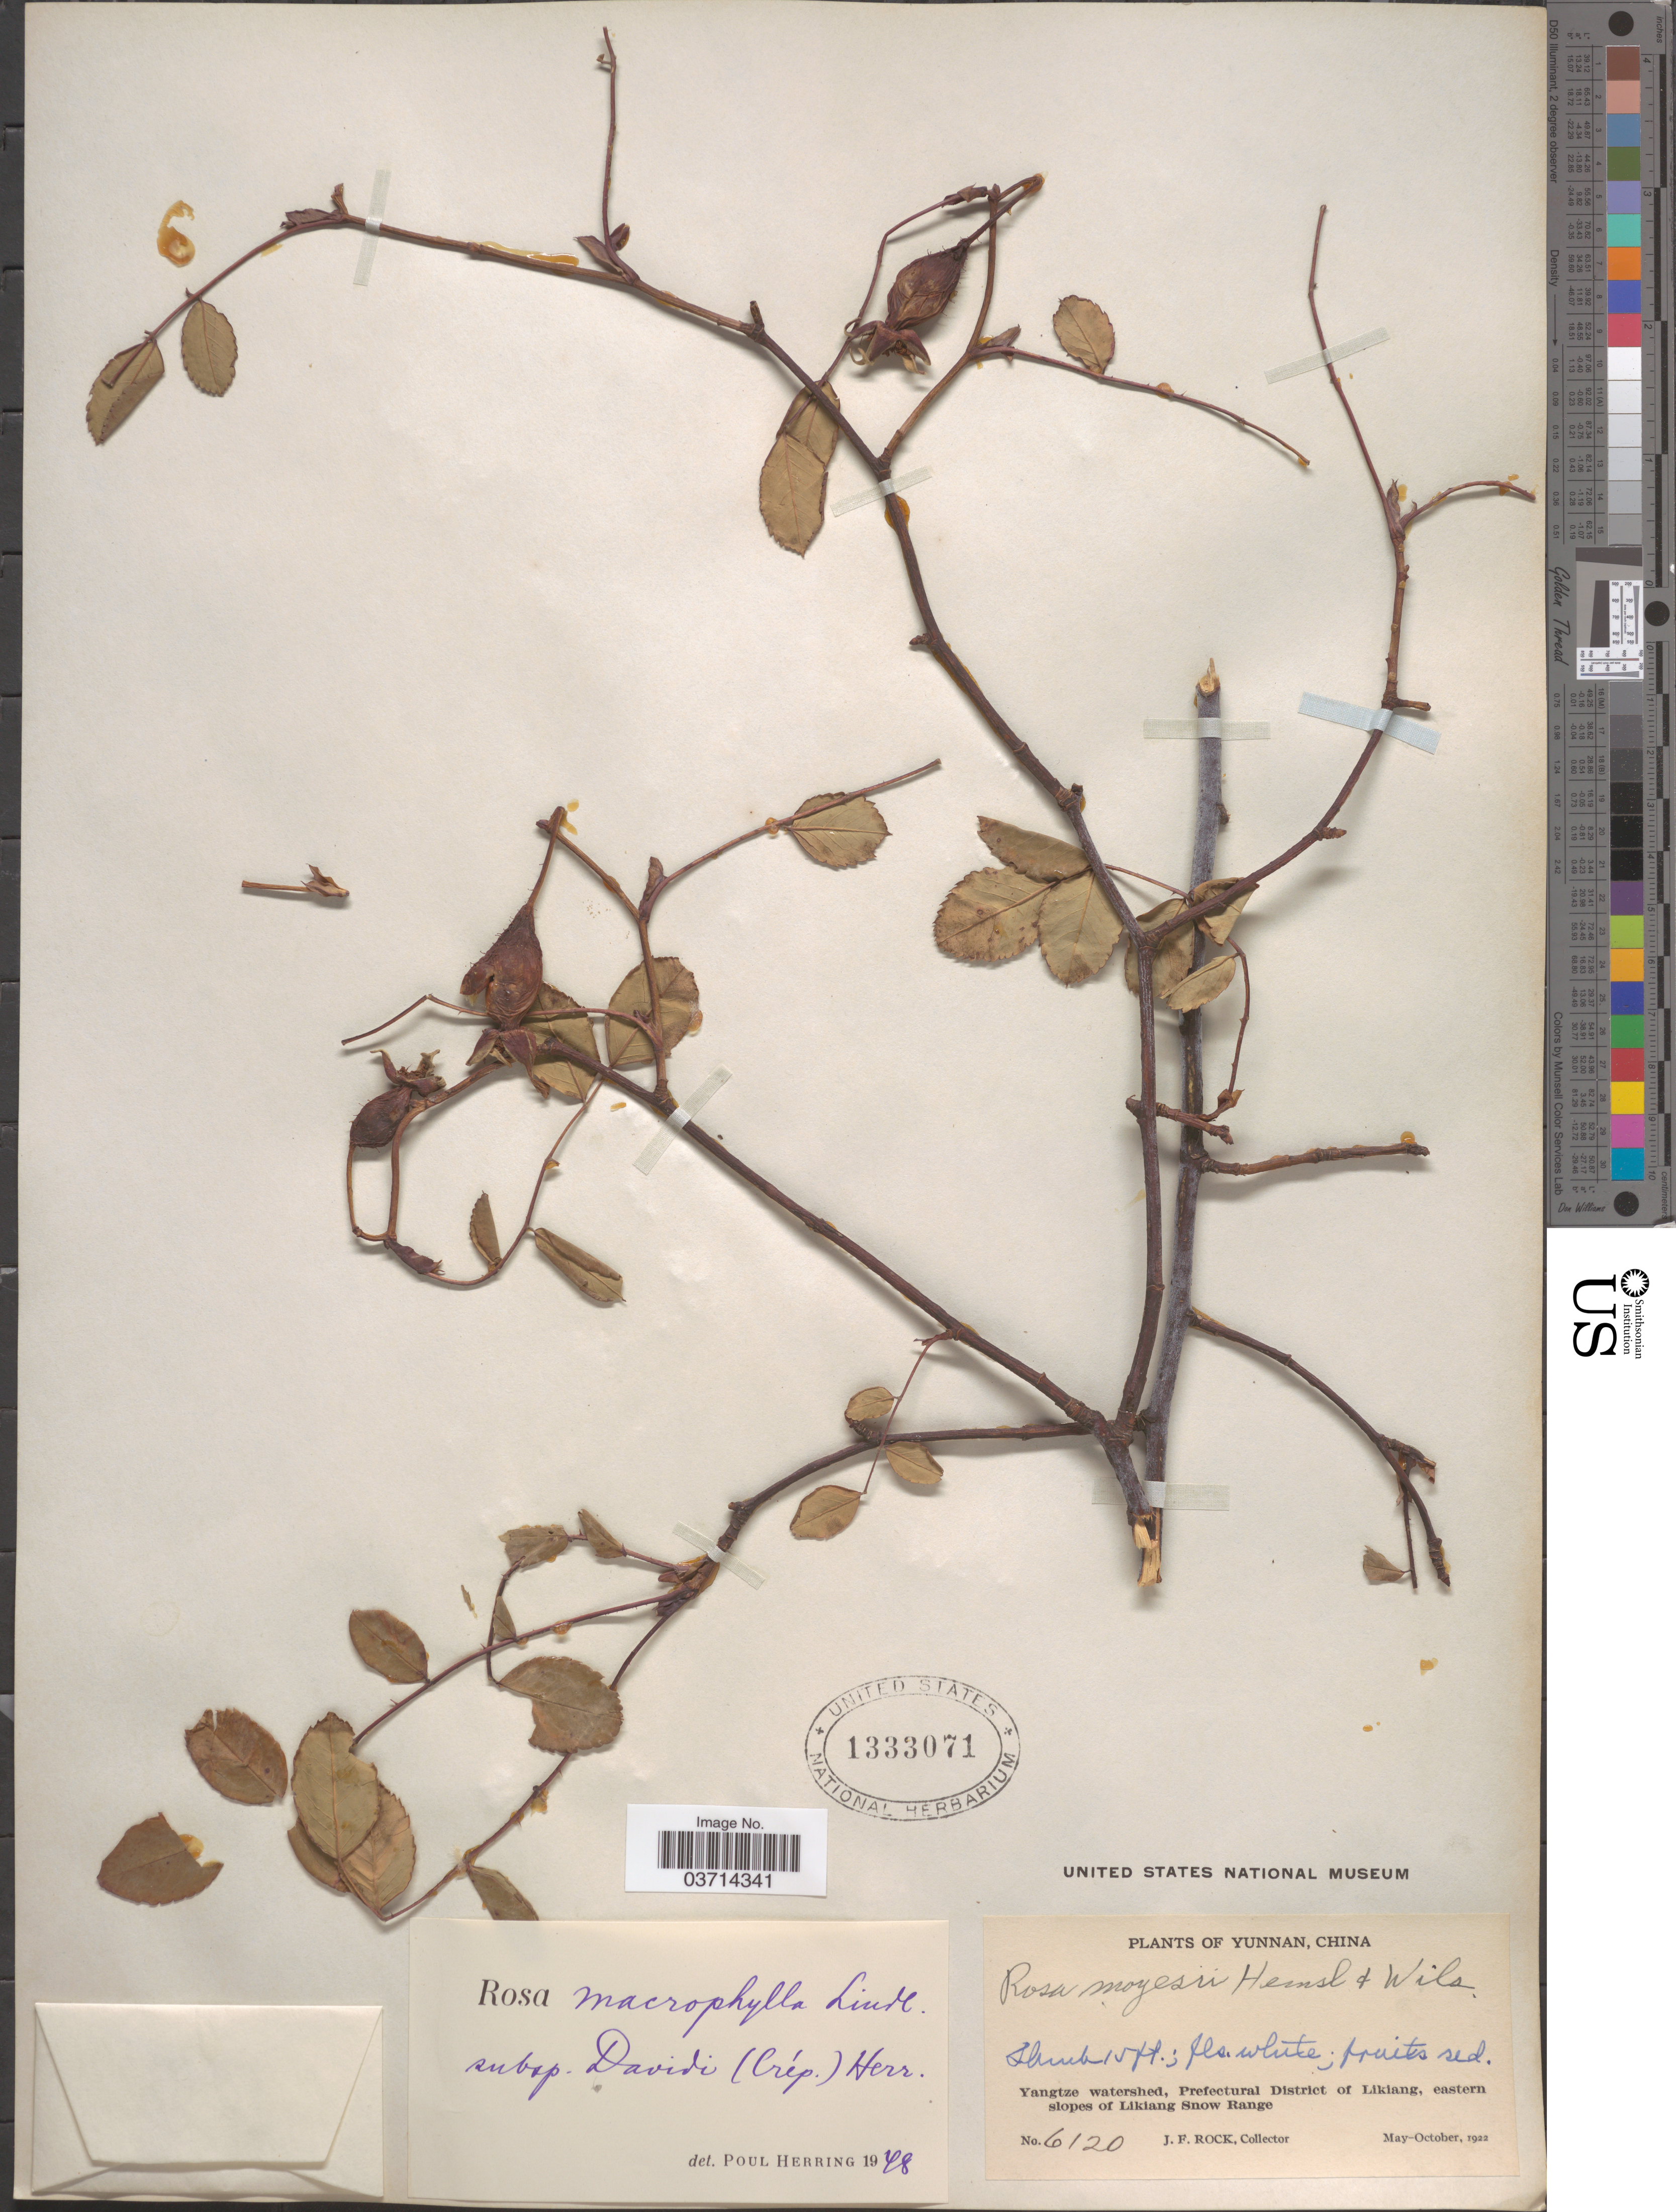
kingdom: Plantae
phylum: Tracheophyta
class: Magnoliopsida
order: Rosales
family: Rosaceae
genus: Rosa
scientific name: Rosa davidi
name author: Crép.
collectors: J. Rock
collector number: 6120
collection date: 1922-05/1922-10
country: China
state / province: Yunnan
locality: Yangtze watershed, Prefectural District of Likiang, eastern slopes of Likiang Snow Range.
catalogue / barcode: US 1333071